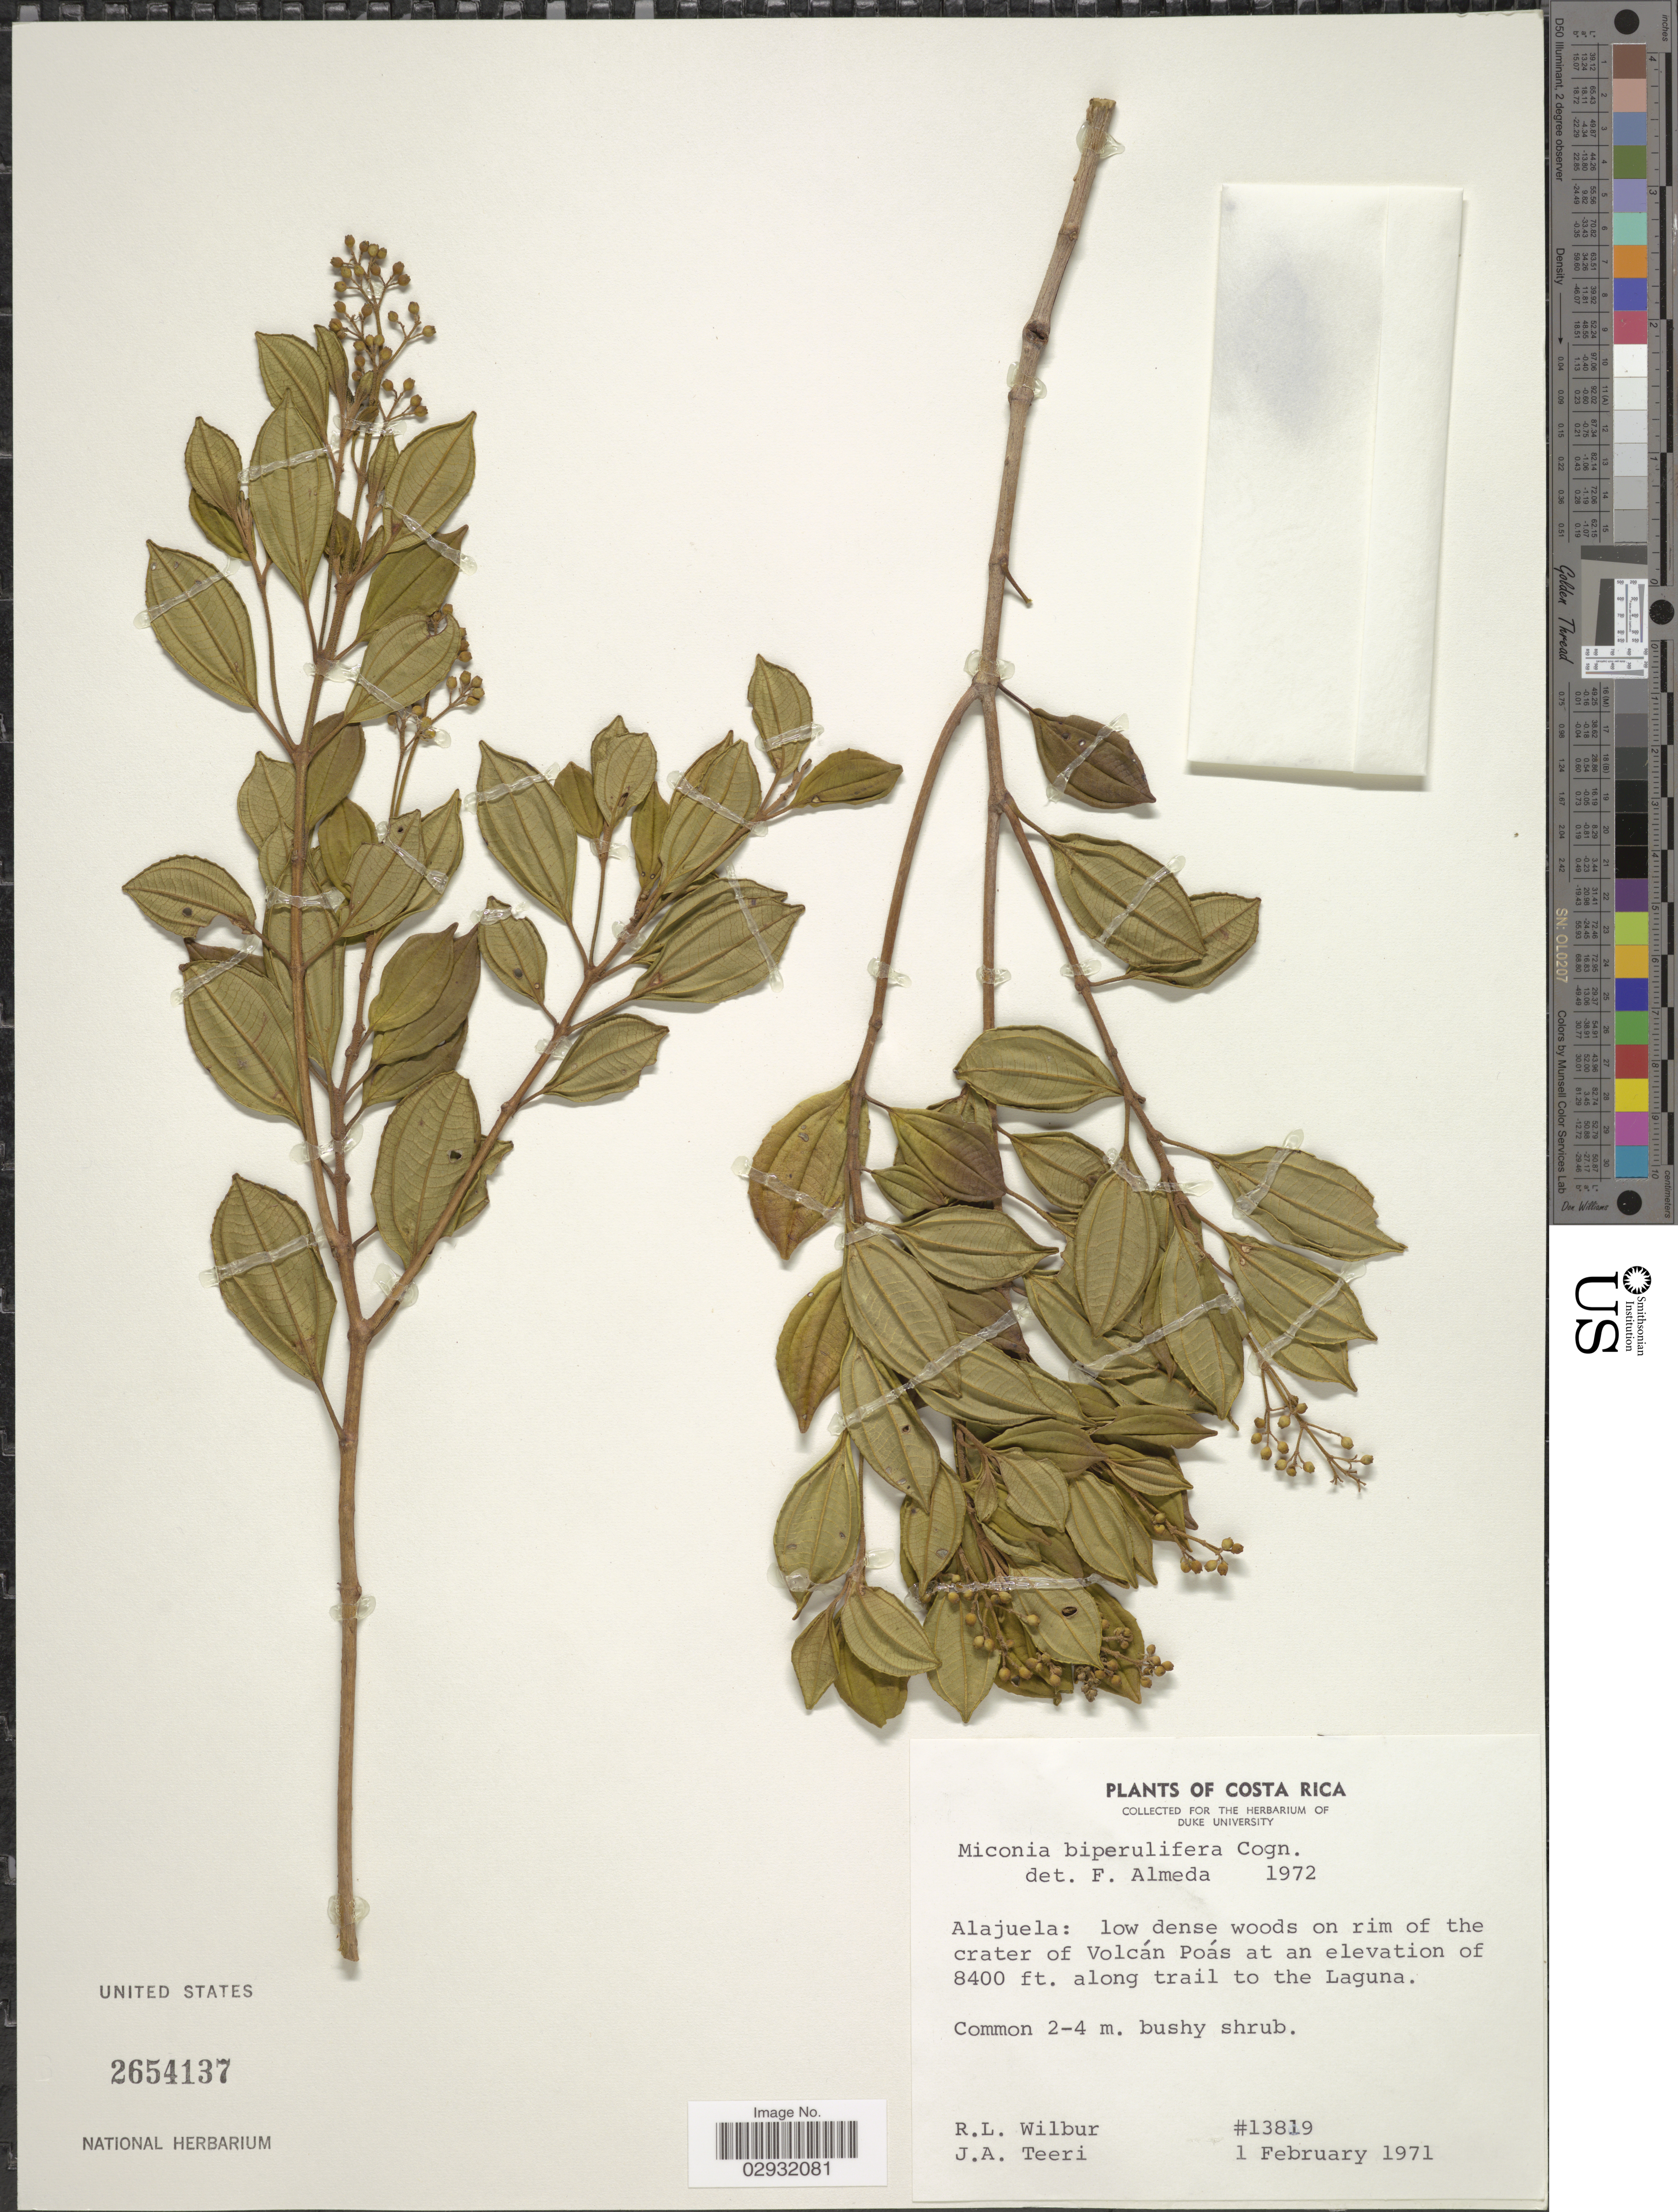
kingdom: Plantae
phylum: Tracheophyta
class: Magnoliopsida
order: Myrtales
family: Melastomataceae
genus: Miconia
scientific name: Miconia biperulifera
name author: Cogn. in A. DC.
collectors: R. L. Wilbur & J. Teeri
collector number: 13819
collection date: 1971-02-01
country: Costa Rica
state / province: Alajuela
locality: Alajuela: low dense woods on rim of the crater of Volcán Poás, along trail to the Laguna.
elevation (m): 2560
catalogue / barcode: US 2654137